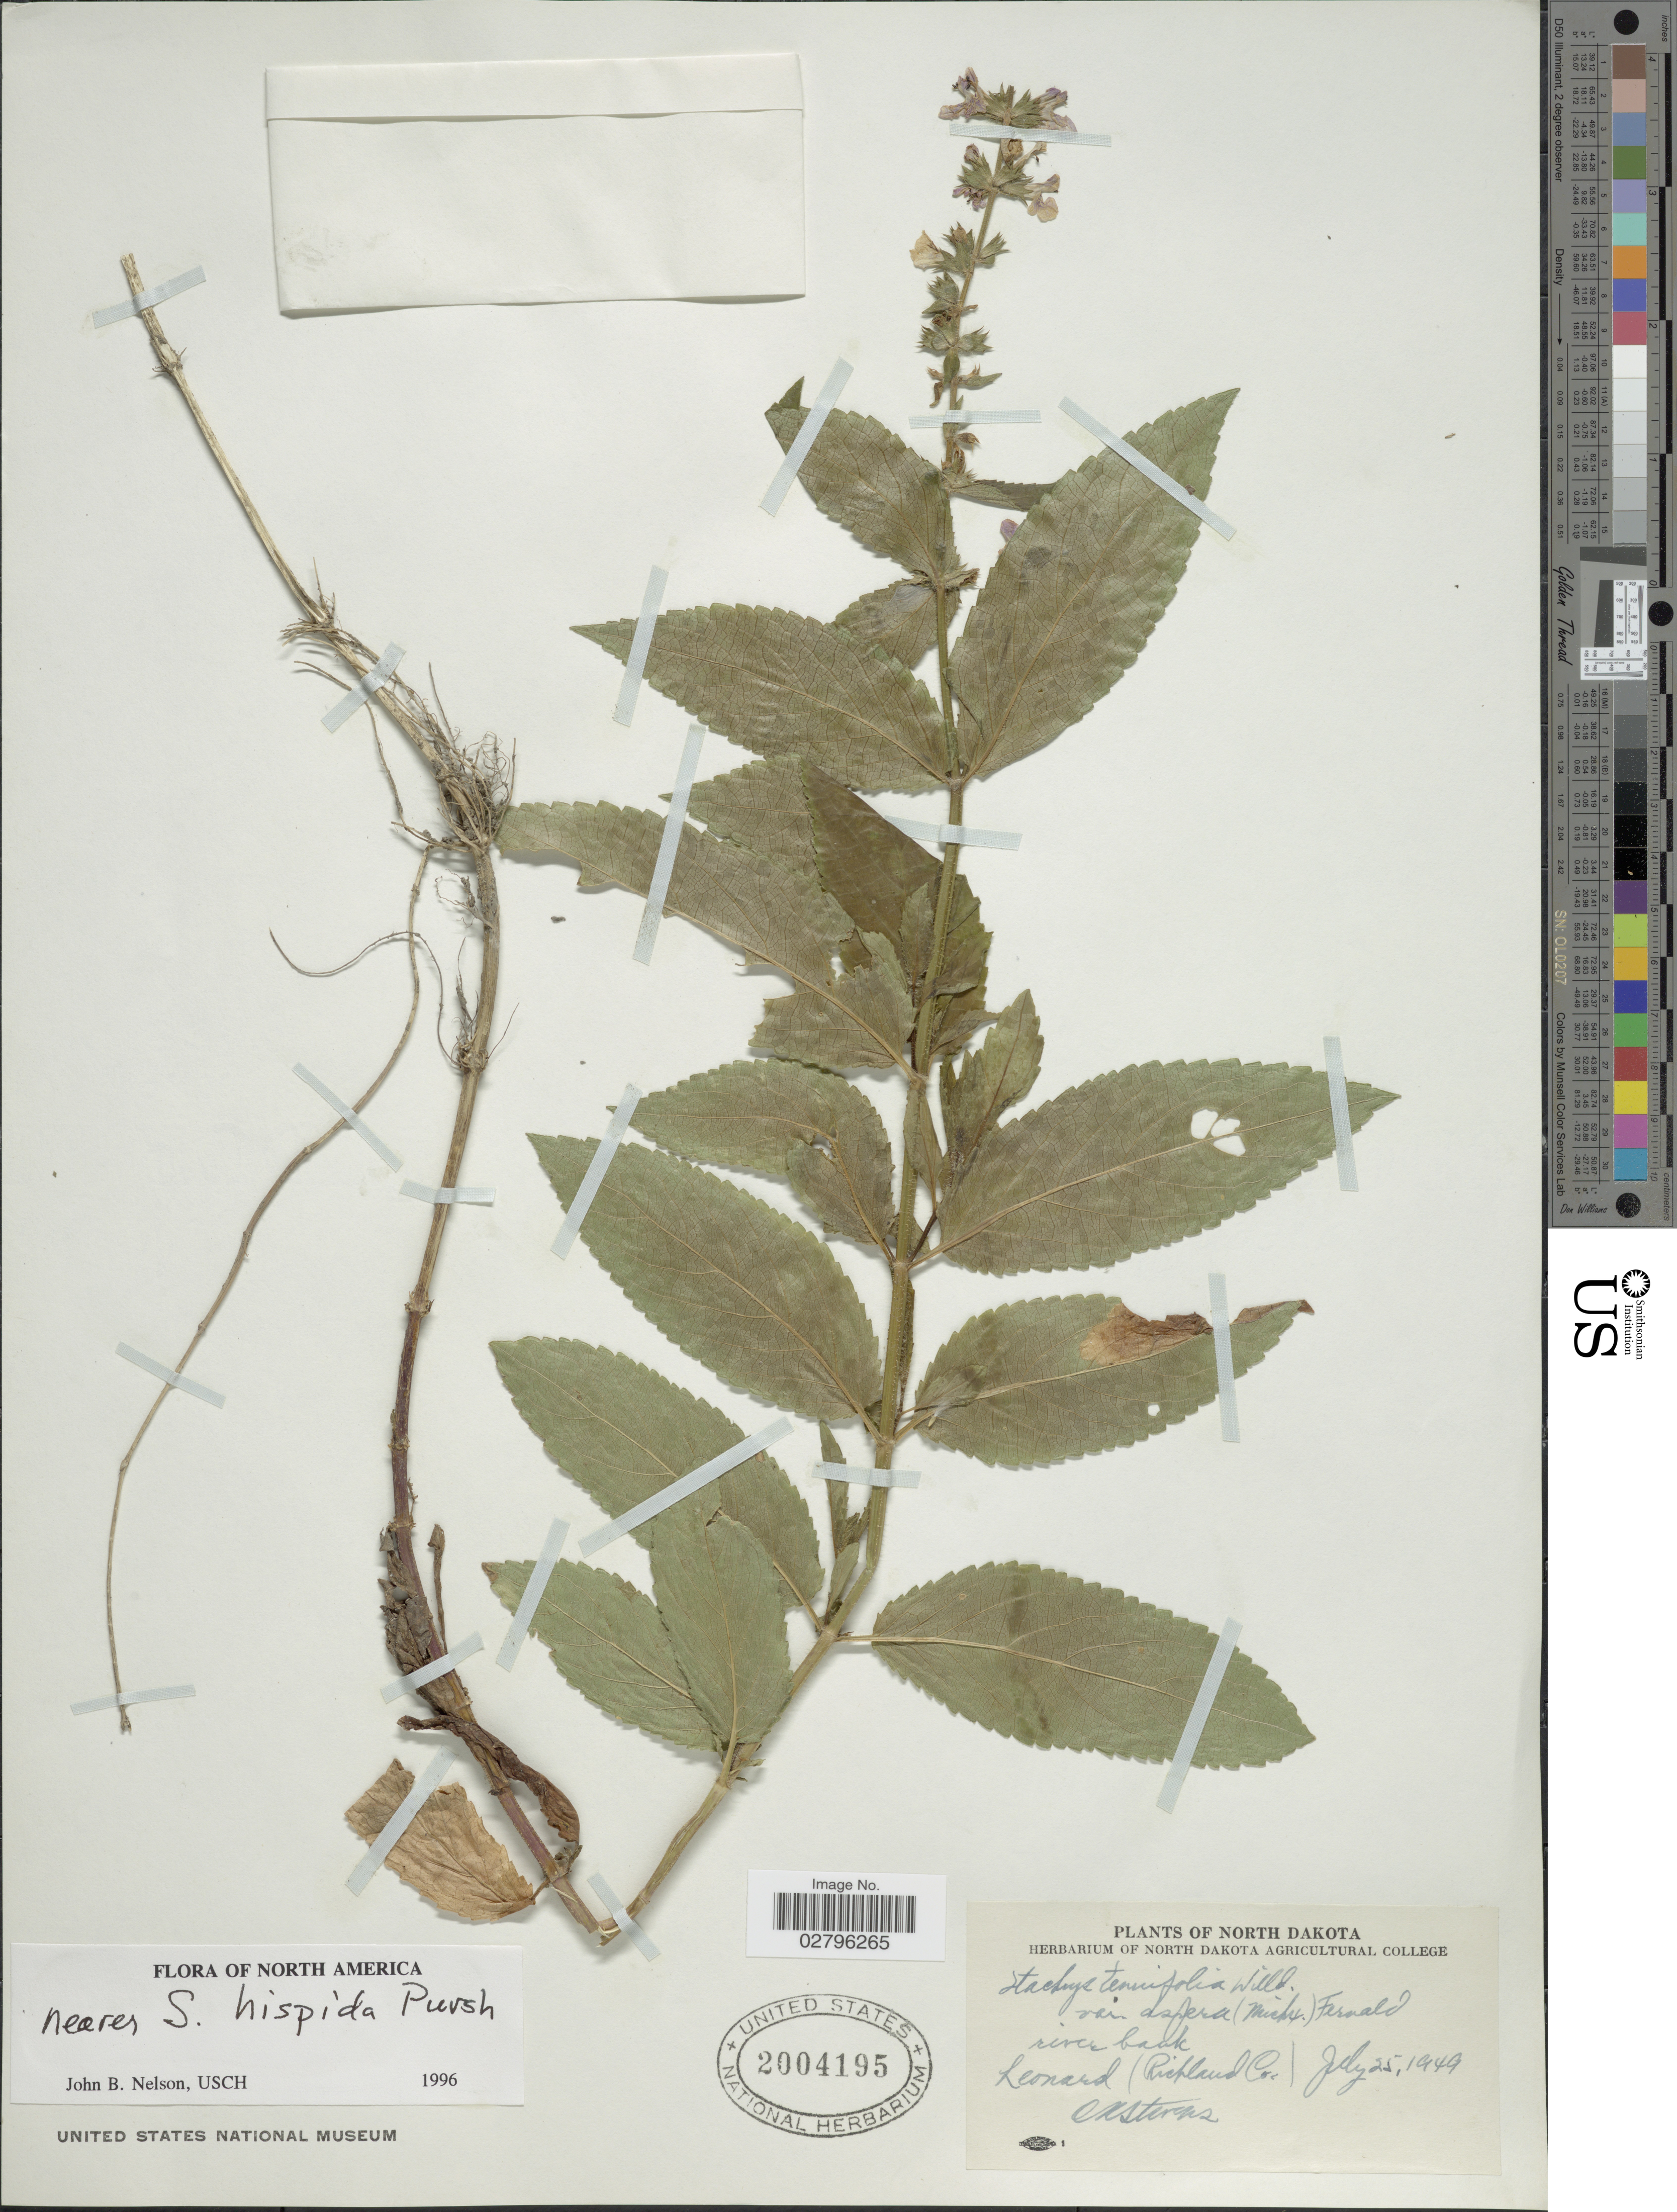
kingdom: Plantae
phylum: Tracheophyta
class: Magnoliopsida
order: Lamiales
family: Lamiaceae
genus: Stachys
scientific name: Stachys hispida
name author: Pursh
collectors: O. A. Stevens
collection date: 1949-07-25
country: United States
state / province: North Dakota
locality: River bank. Leonard (Richland Co.).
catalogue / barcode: US 2004195